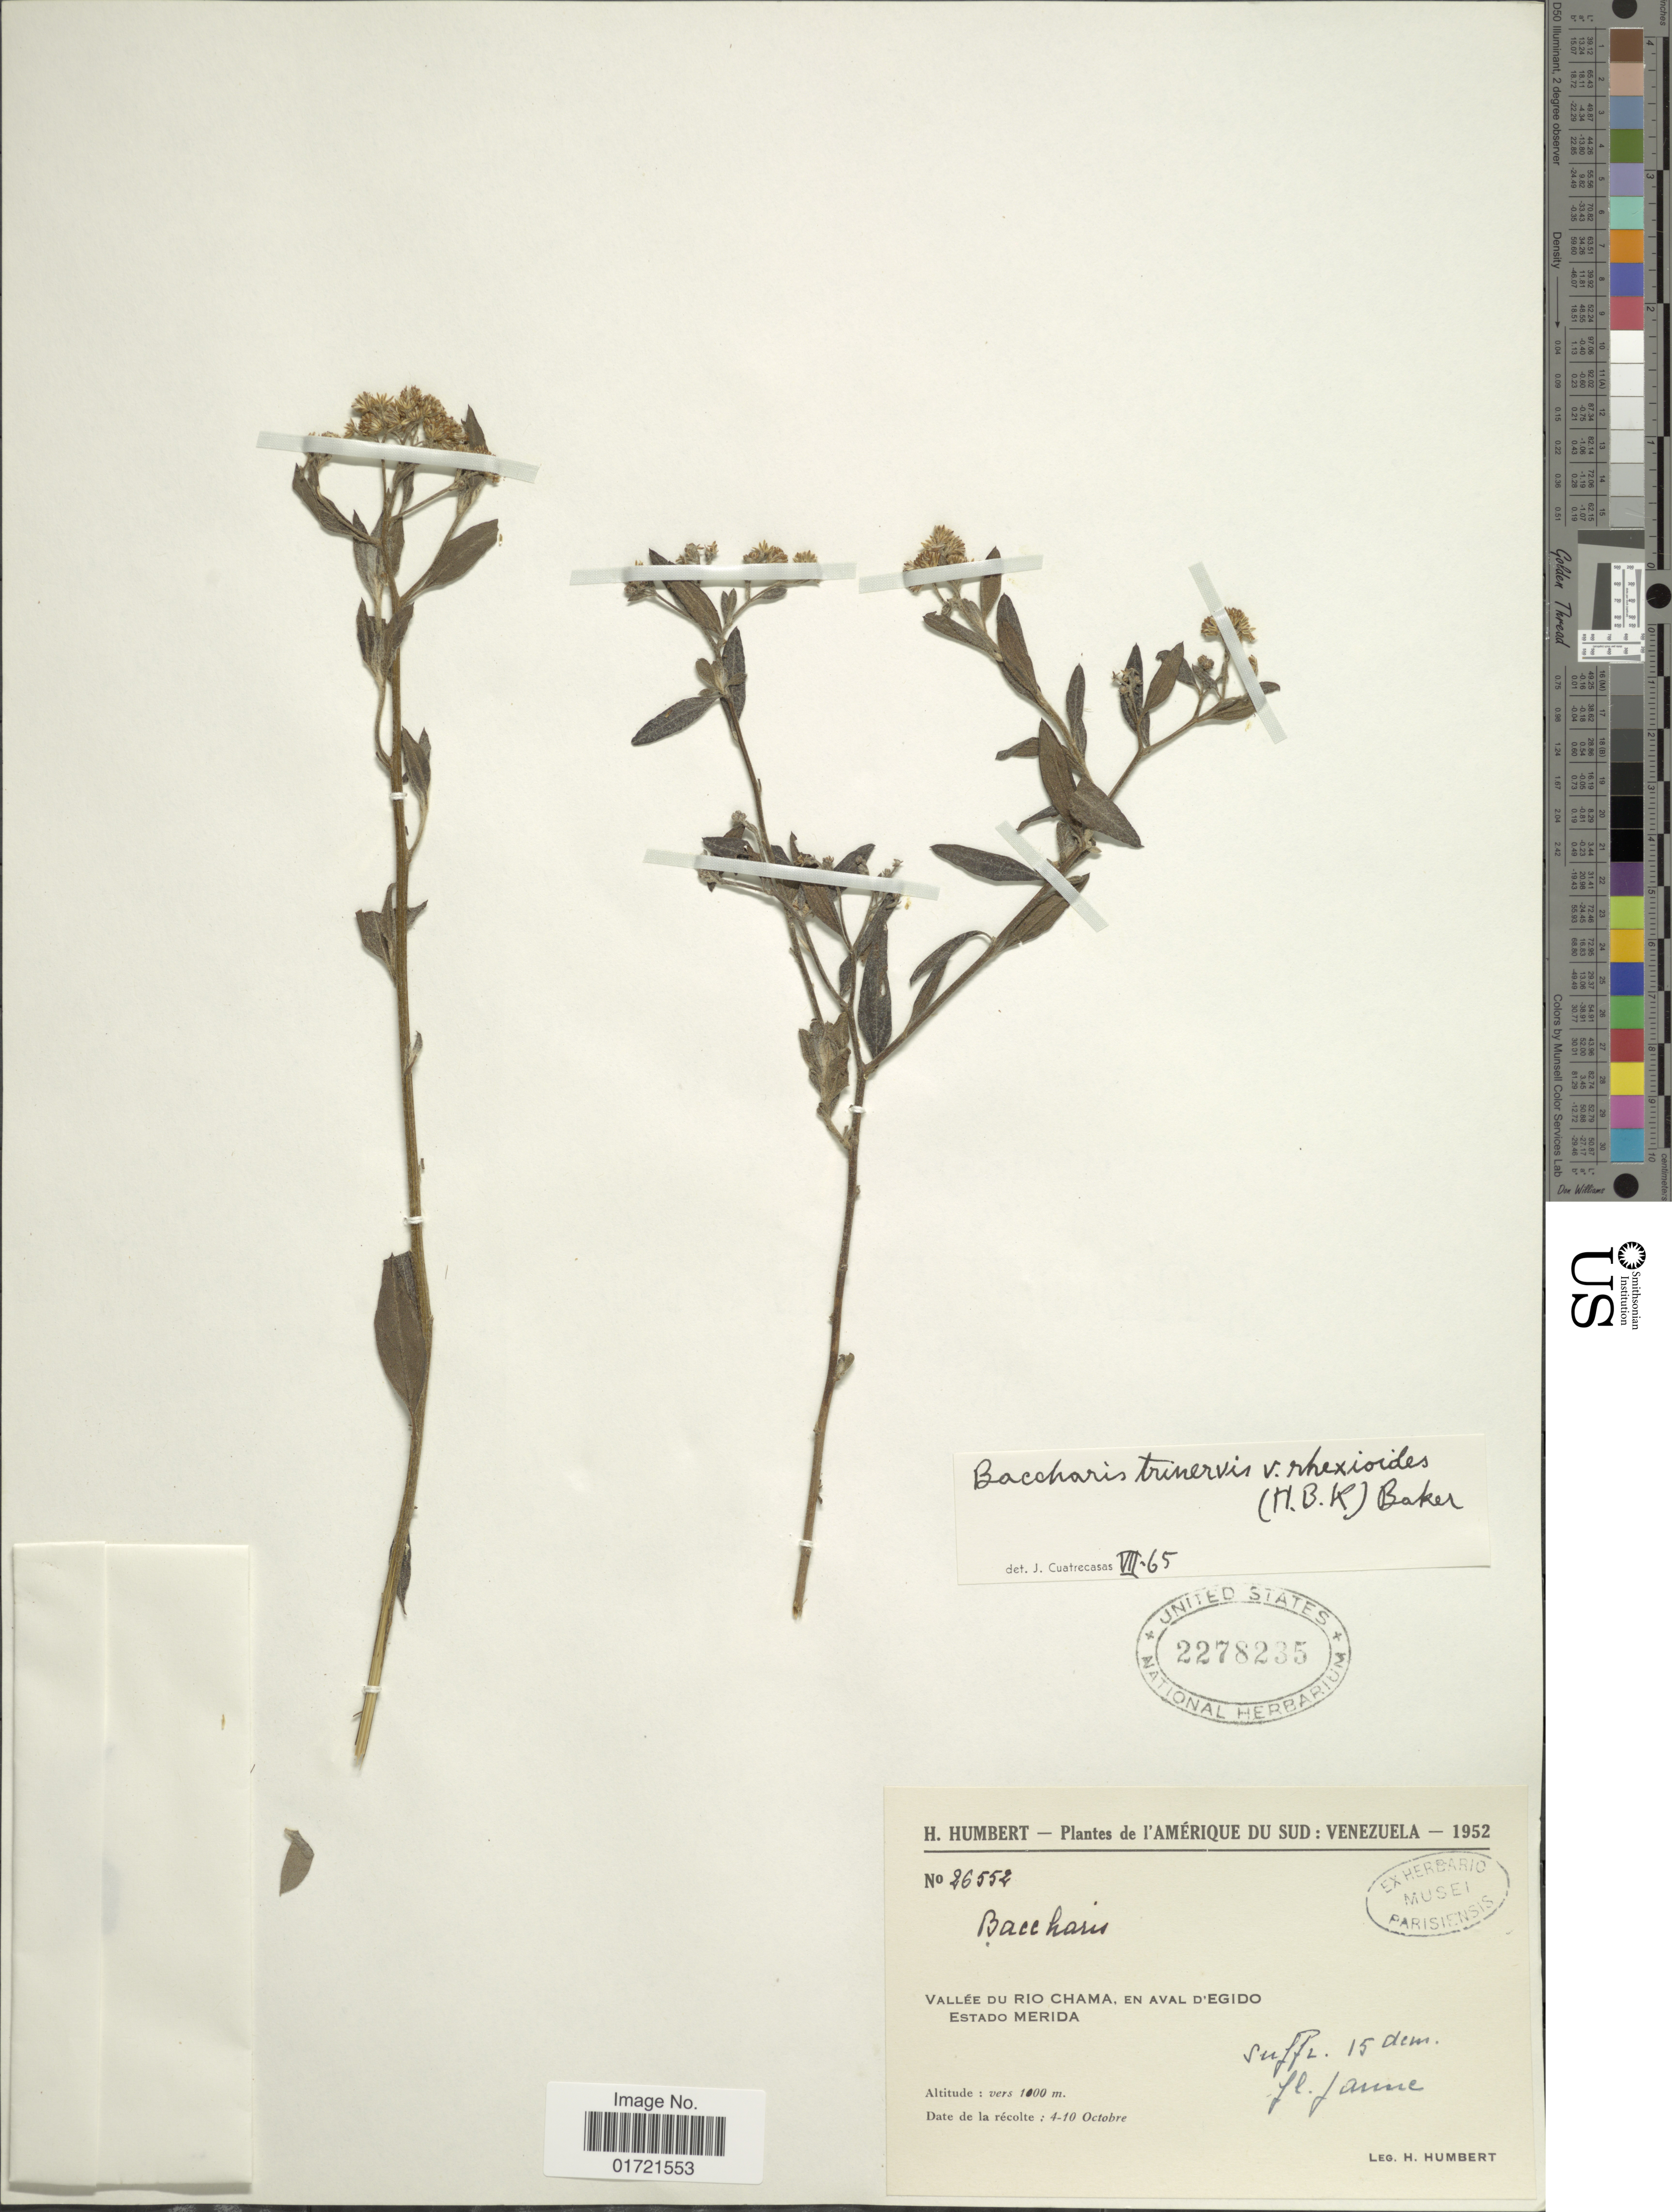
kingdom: Plantae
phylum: Tracheophyta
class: Magnoliopsida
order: Asterales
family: Asteraceae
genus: Baccharis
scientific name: Baccharis trinervis var. rhexioides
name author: (Kunth) Baker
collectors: H. Humbert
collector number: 26552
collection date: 1952-10-04/1952-10-10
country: Venezuela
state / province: Mérida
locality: Vallee du Rio Chama, en Aval D'egido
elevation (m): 1000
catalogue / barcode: US 2278235